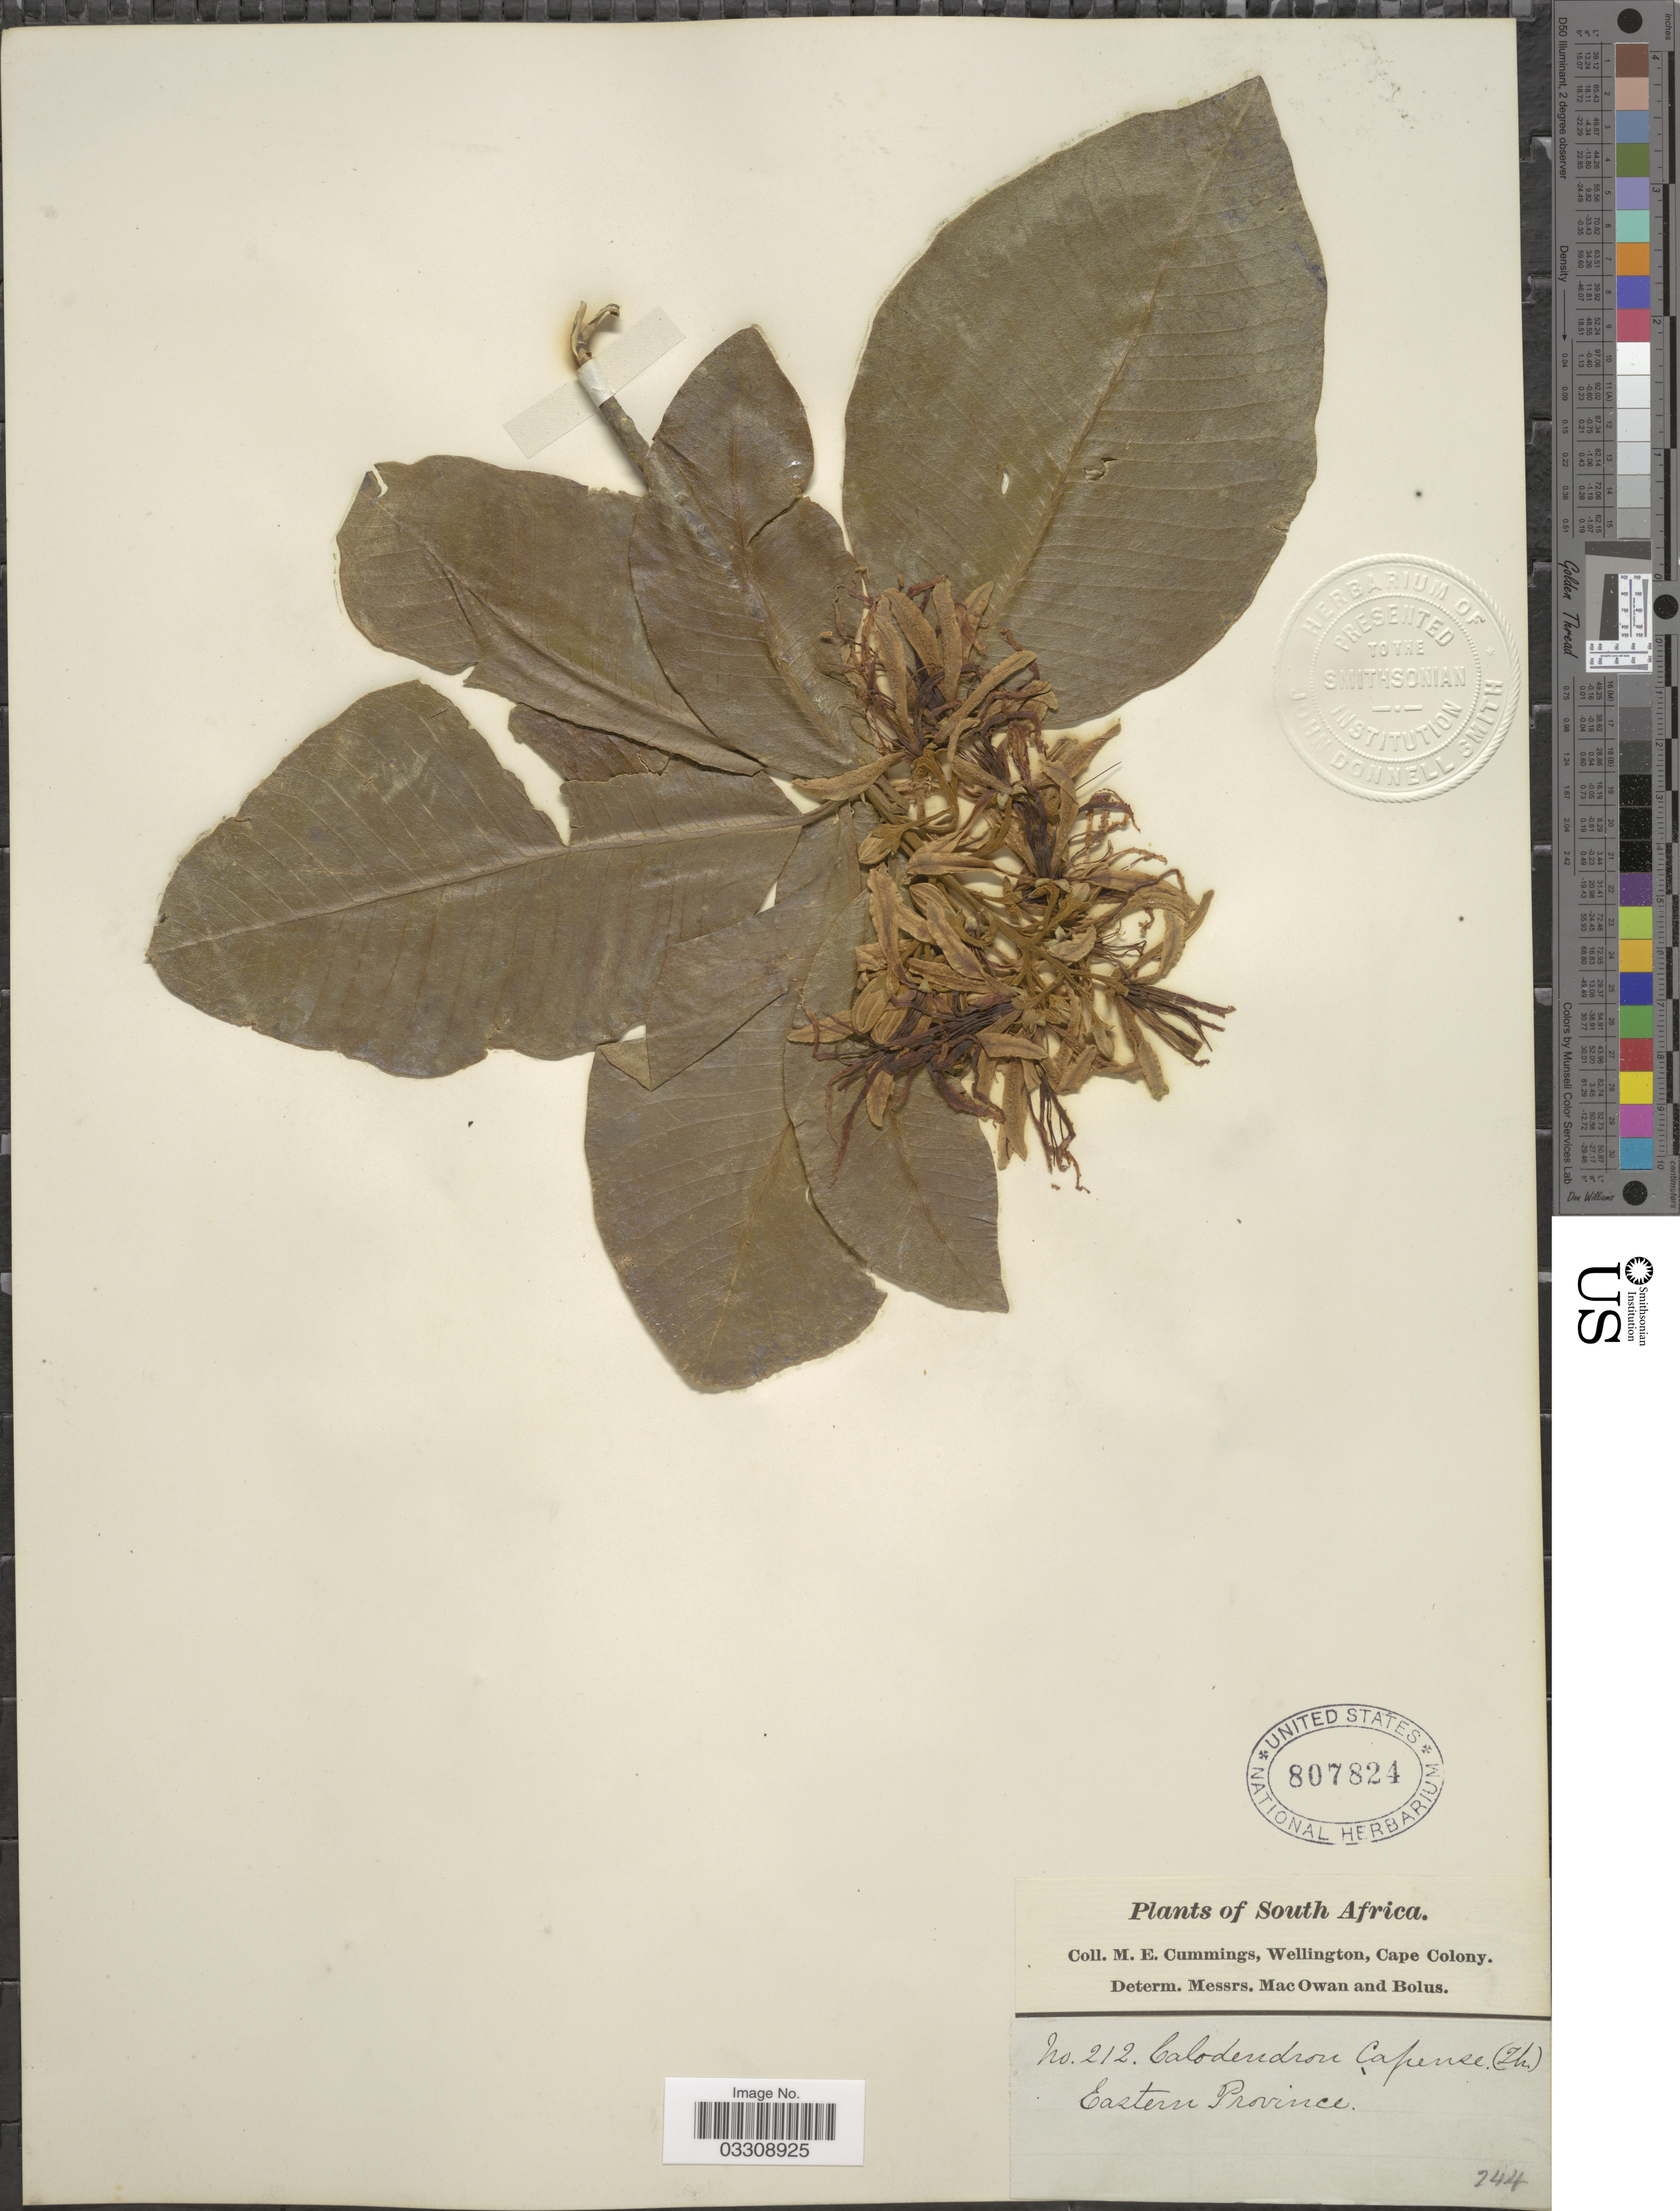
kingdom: Plantae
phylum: Tracheophyta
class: Magnoliopsida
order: Sapindales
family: Rutaceae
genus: Calodendrum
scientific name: Calodendrum capense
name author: (L. f.) Thunb.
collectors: M. E. Cummings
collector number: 212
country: South Africa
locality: Eastern Province.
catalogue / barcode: US 807824